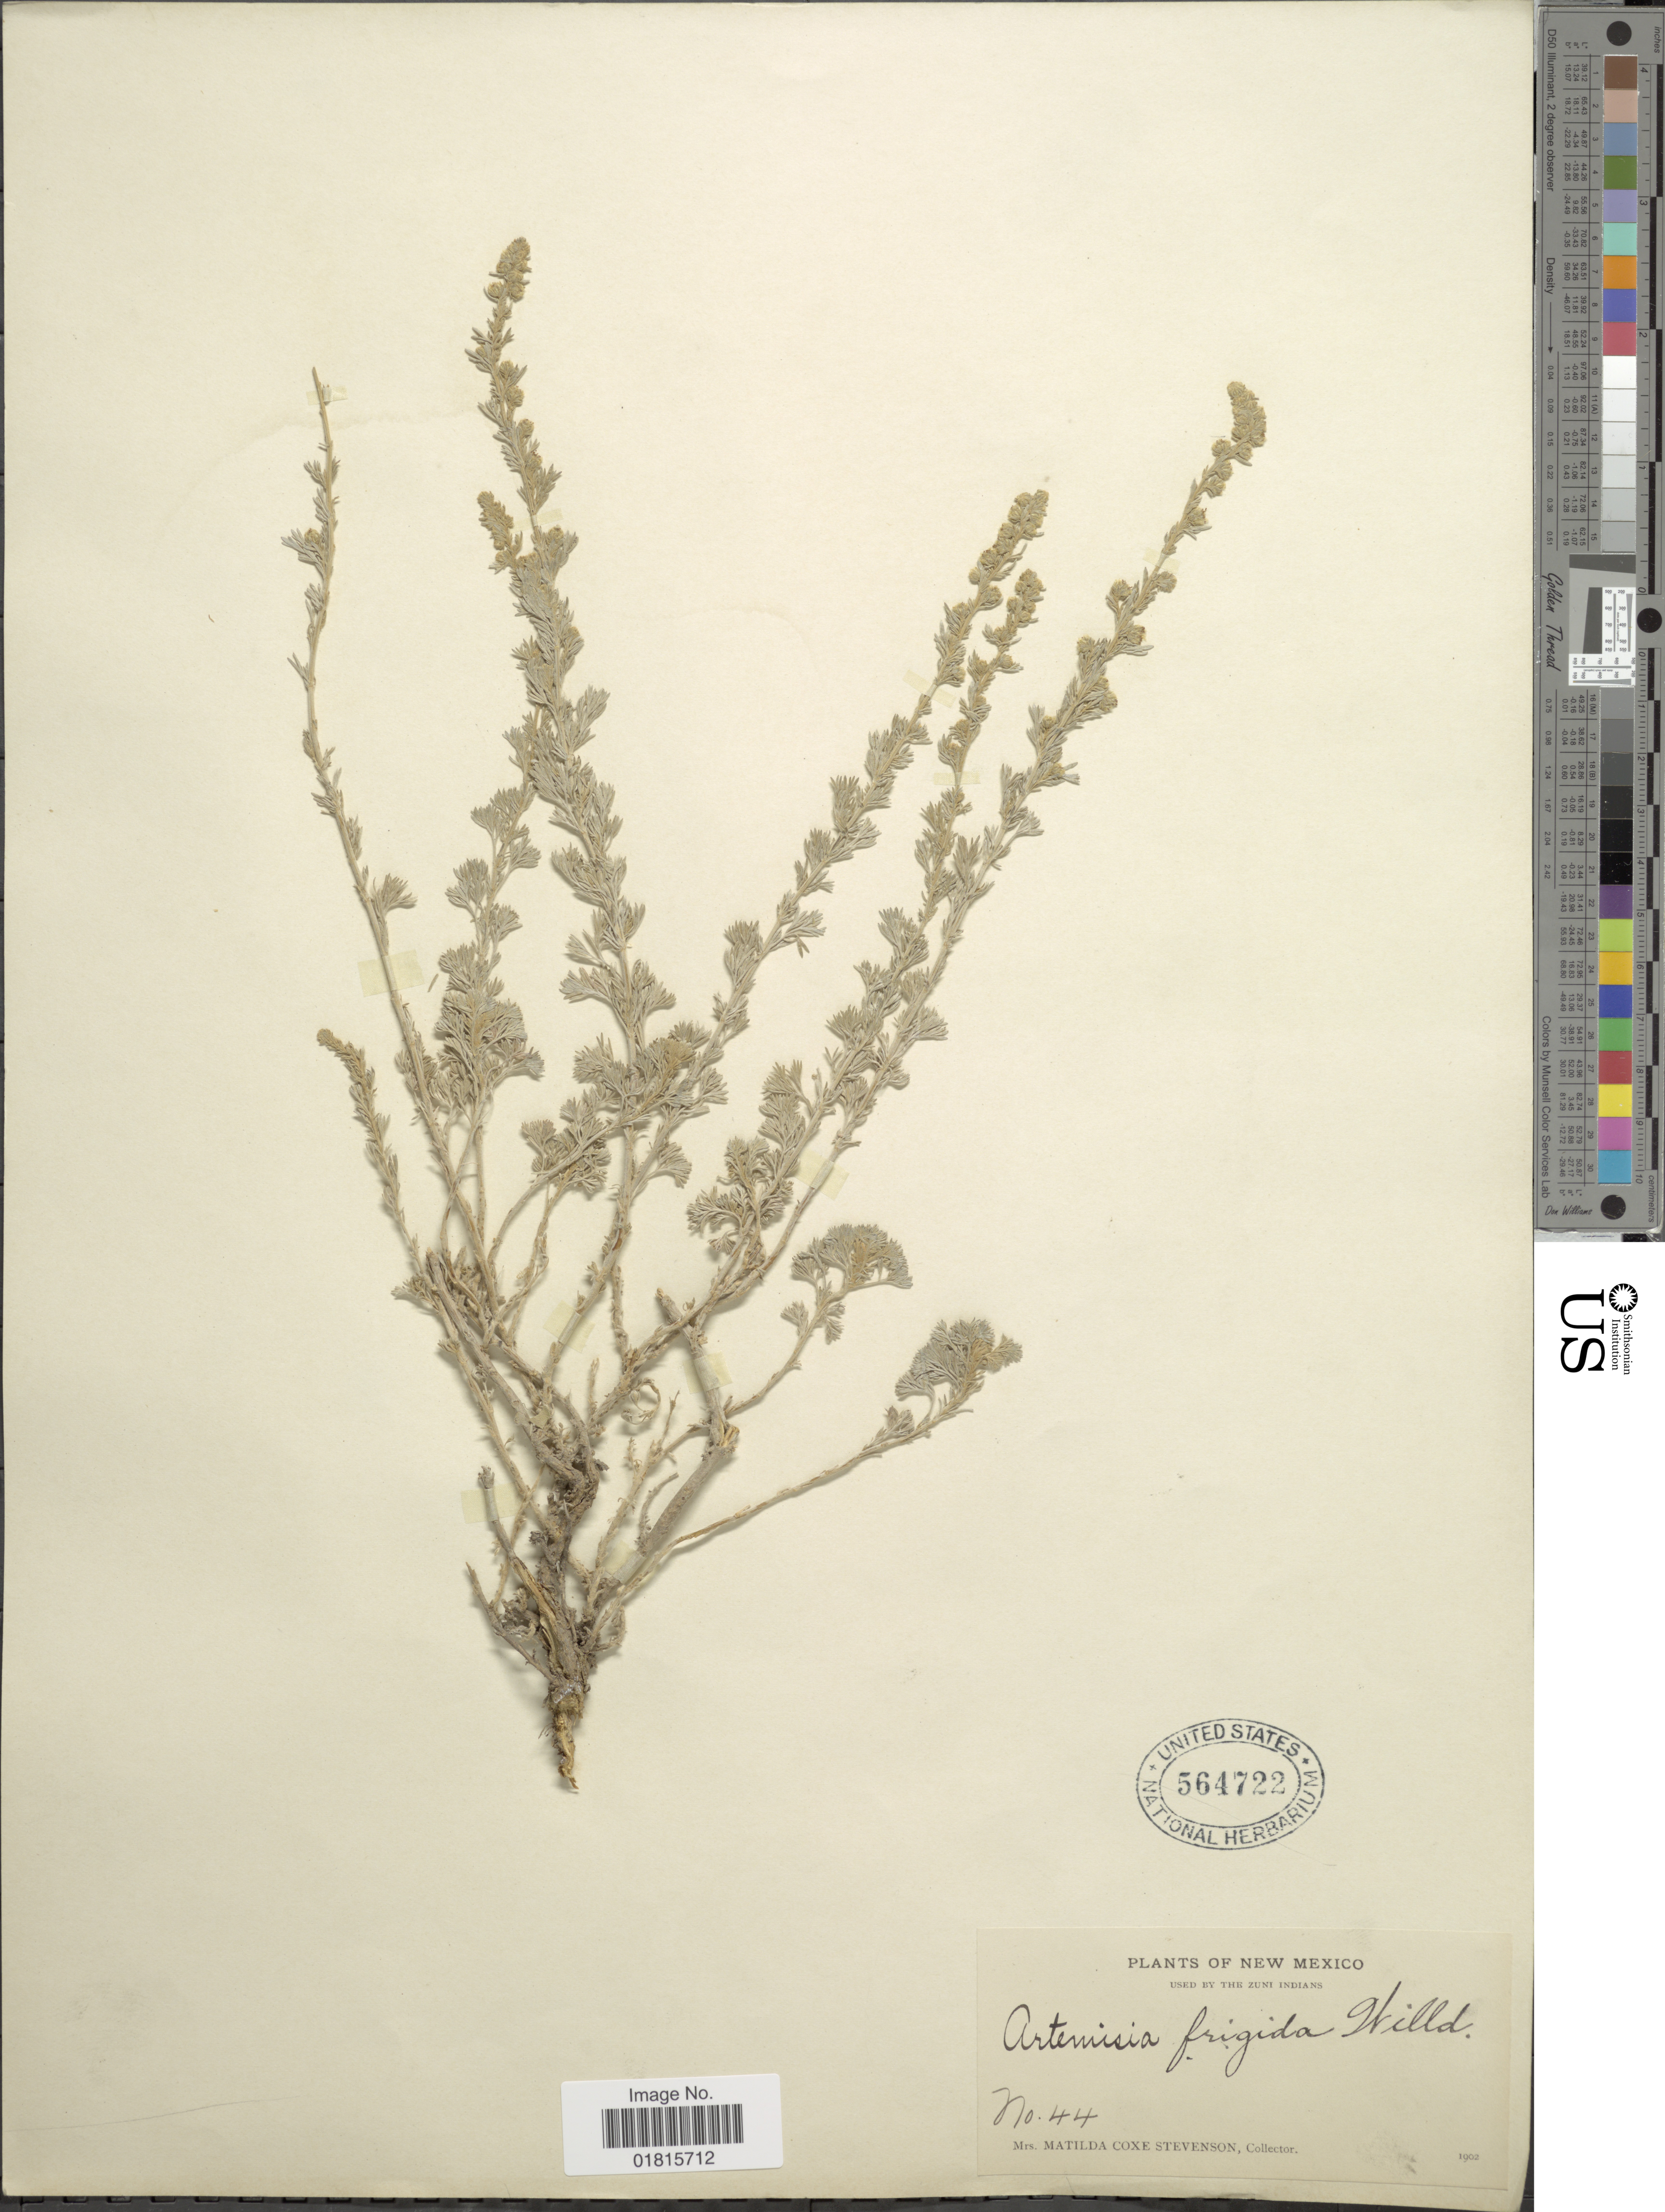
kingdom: Plantae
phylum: Tracheophyta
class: Magnoliopsida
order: Asterales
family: Asteraceae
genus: Artemisia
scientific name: Artemisia frigida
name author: Willd.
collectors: M. Stevenson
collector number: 44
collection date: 1902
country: United States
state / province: New Mexico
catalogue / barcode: US 564722